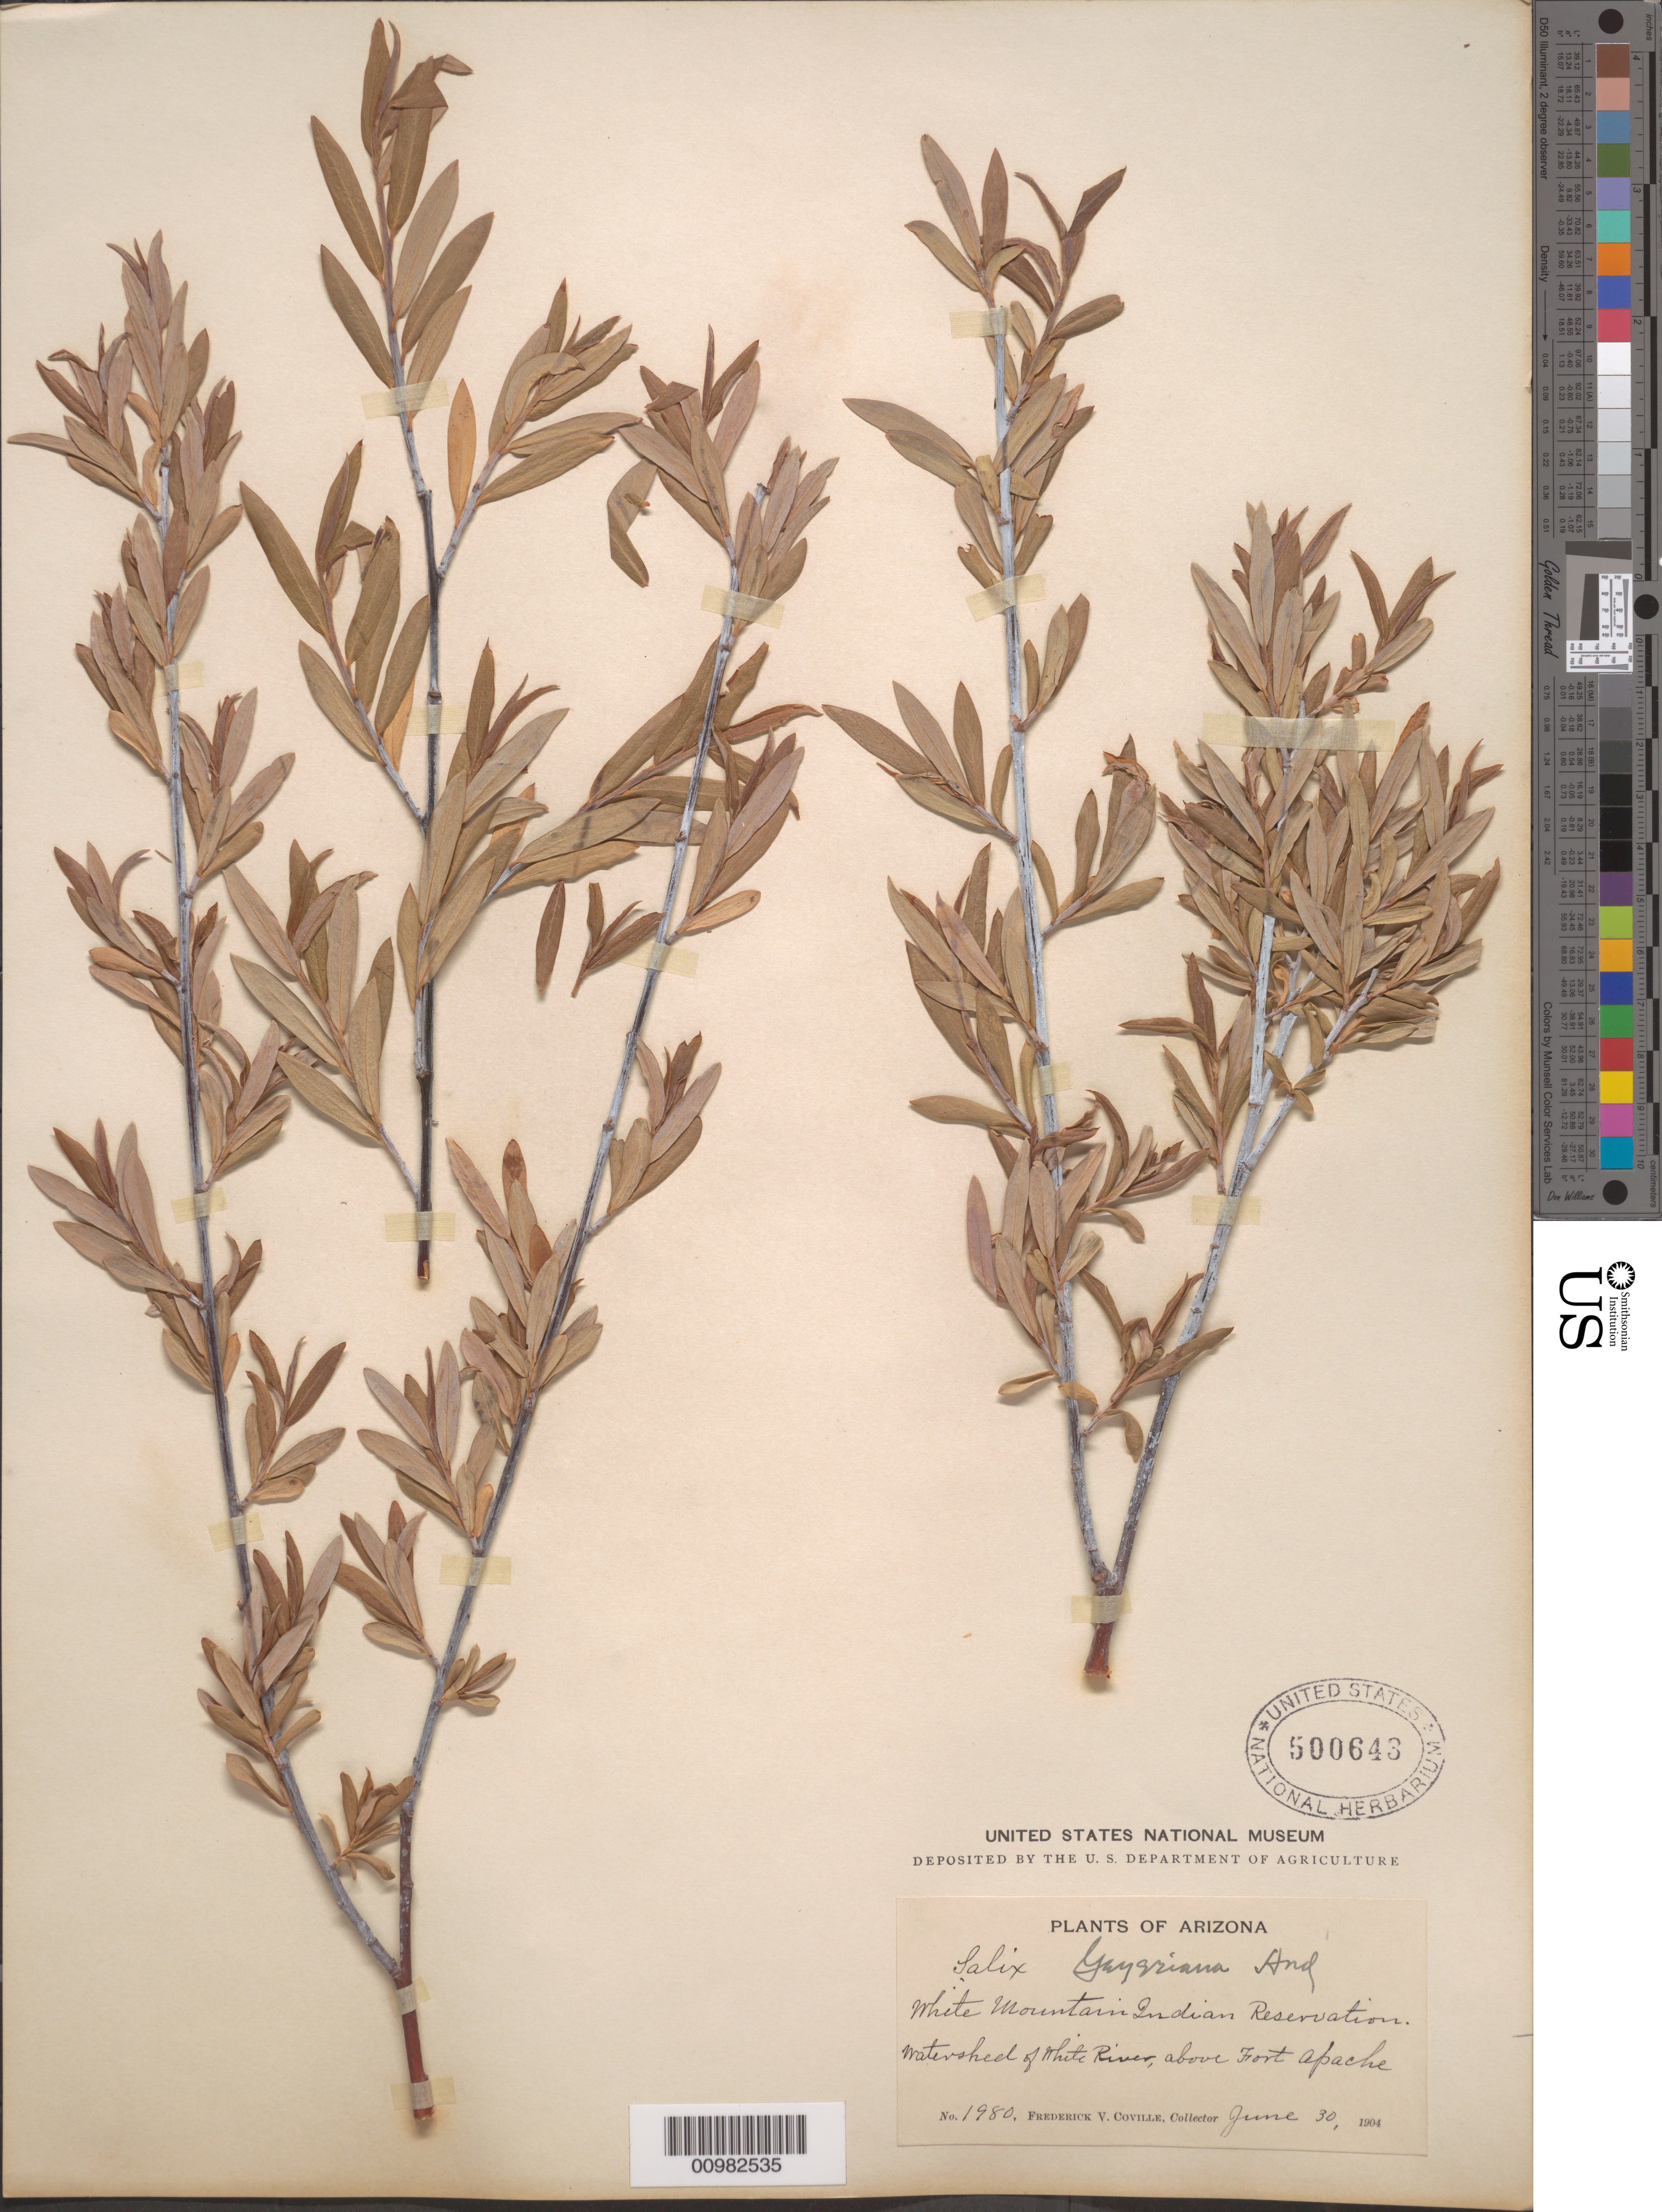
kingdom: Plantae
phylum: Tracheophyta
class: Magnoliopsida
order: Malpighiales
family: Salicaceae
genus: Salix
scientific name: Salix geyeriana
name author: Andersson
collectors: F. V. Coville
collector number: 1980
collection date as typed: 30 Jun 1904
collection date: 1904-06-30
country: United States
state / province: Arizona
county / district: Navajo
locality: White Mountain Indian Reservation. Watershed of White River, above Fort Apache.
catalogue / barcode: US 500643